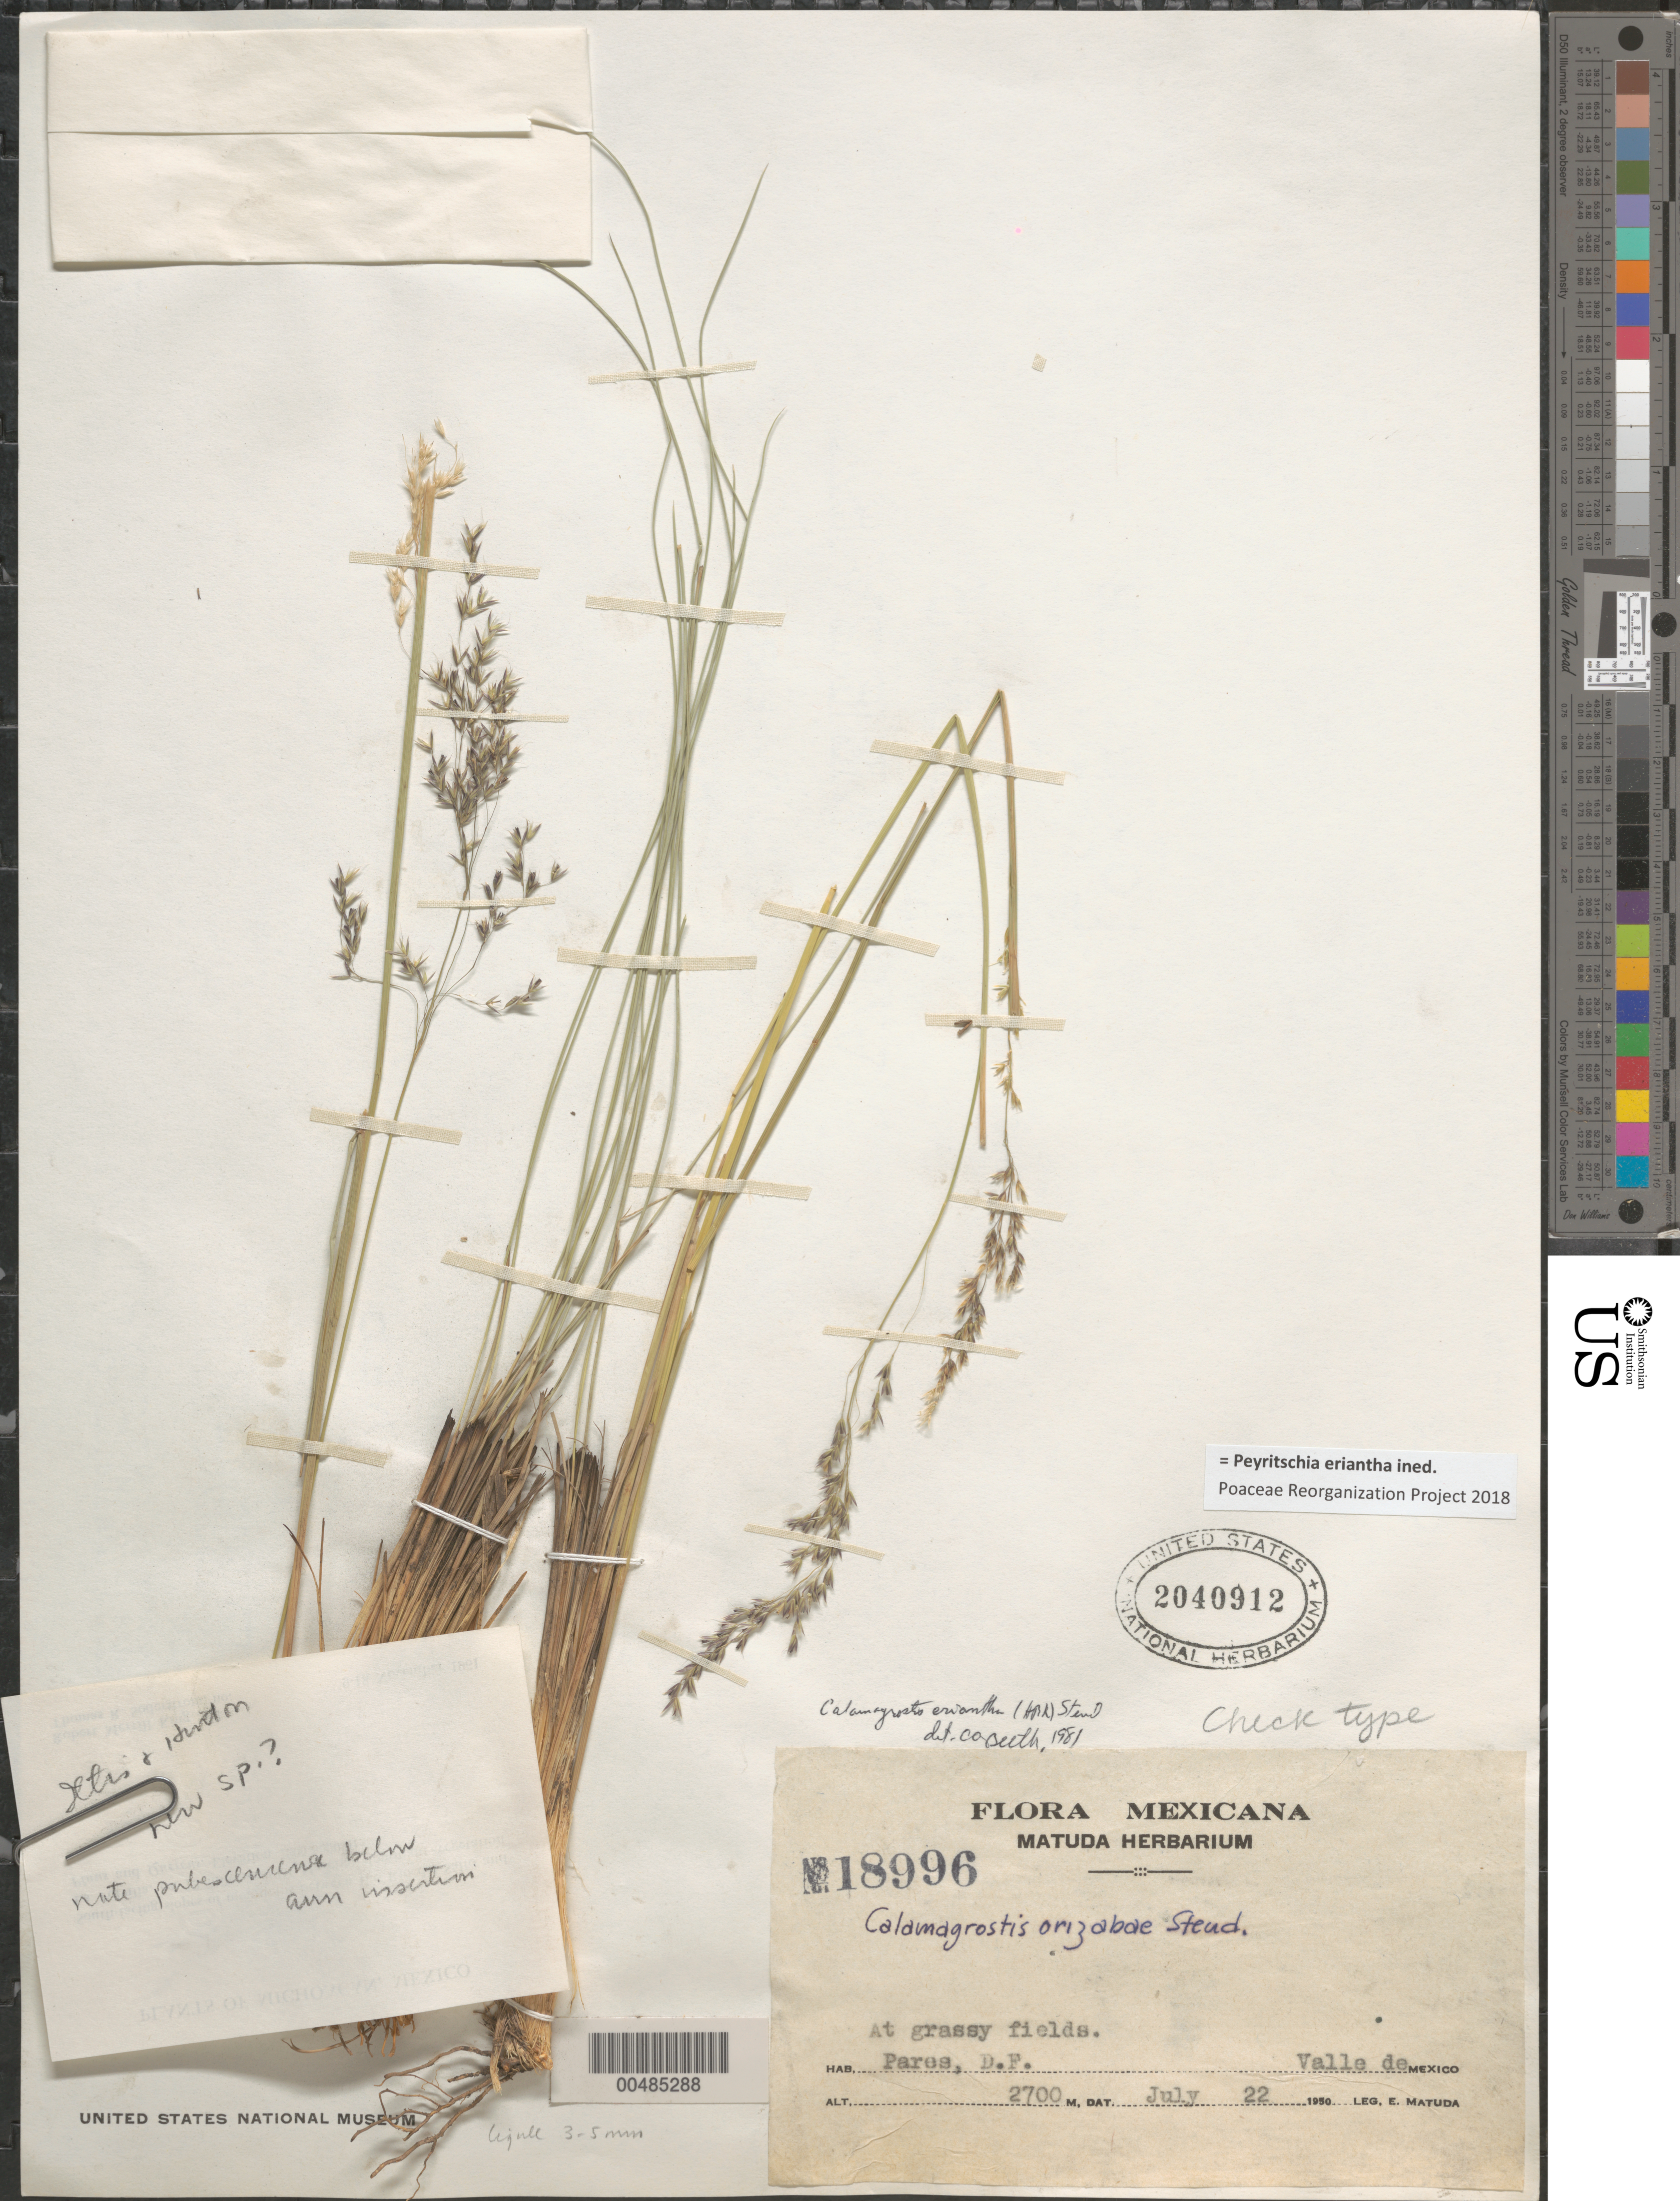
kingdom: Plantae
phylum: Tracheophyta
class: Liliopsida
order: Poales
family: Poaceae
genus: Peyritschia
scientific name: Peyritschia eriantha ined.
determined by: Poaceae Reorganization Project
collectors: E. Matuda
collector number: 18996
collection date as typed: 22 Jul 1950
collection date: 1950-07-22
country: Mexico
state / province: Distrito Federal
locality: Paros, Valle de Mexico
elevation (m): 2700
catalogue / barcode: US 2040912